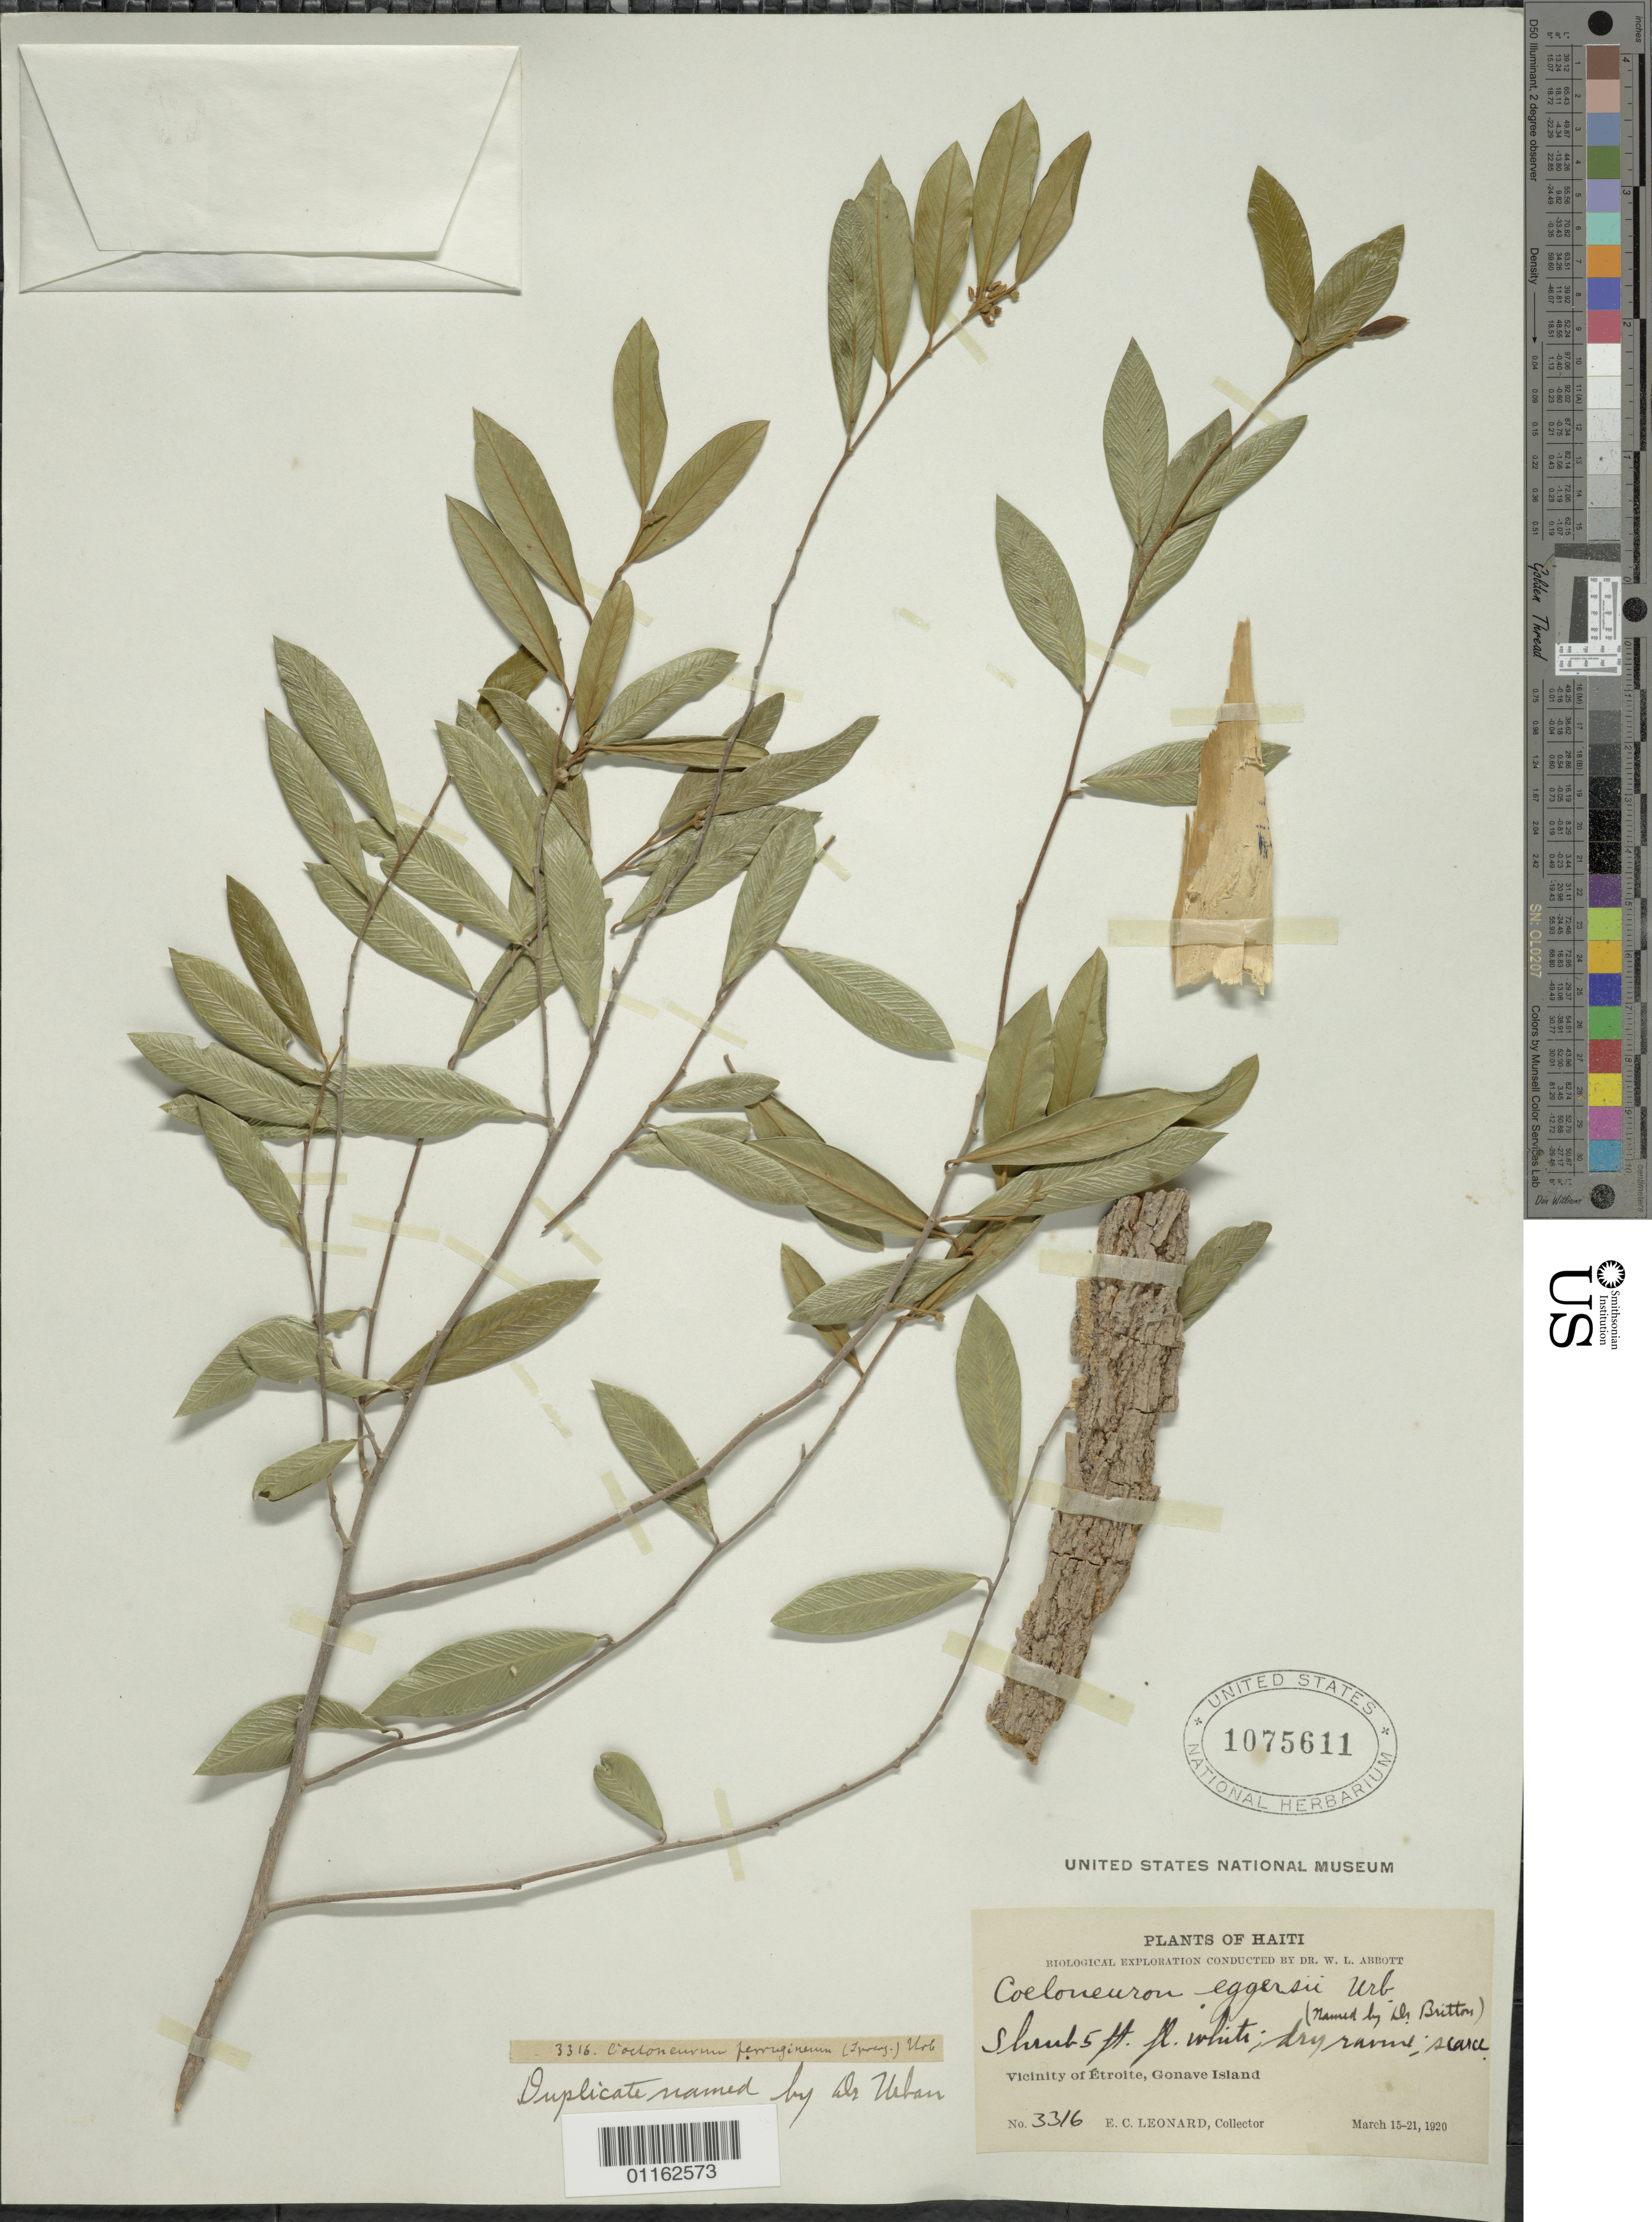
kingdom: Plantae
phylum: Tracheophyta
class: Magnoliopsida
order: Solanales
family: Solanaceae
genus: Coeloneurum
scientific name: Coeloneurum ferrugineum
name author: (Spreng.) Urb.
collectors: E. C. Leonard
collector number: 3316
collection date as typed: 15 May 1920 to 21 Mar 1920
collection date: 1920-03-21/1920-05-15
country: Haiti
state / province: Óuest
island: Île de la Gonâve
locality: Vicinity of Etroite; dry ravine; scarce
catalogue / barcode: US 1075611